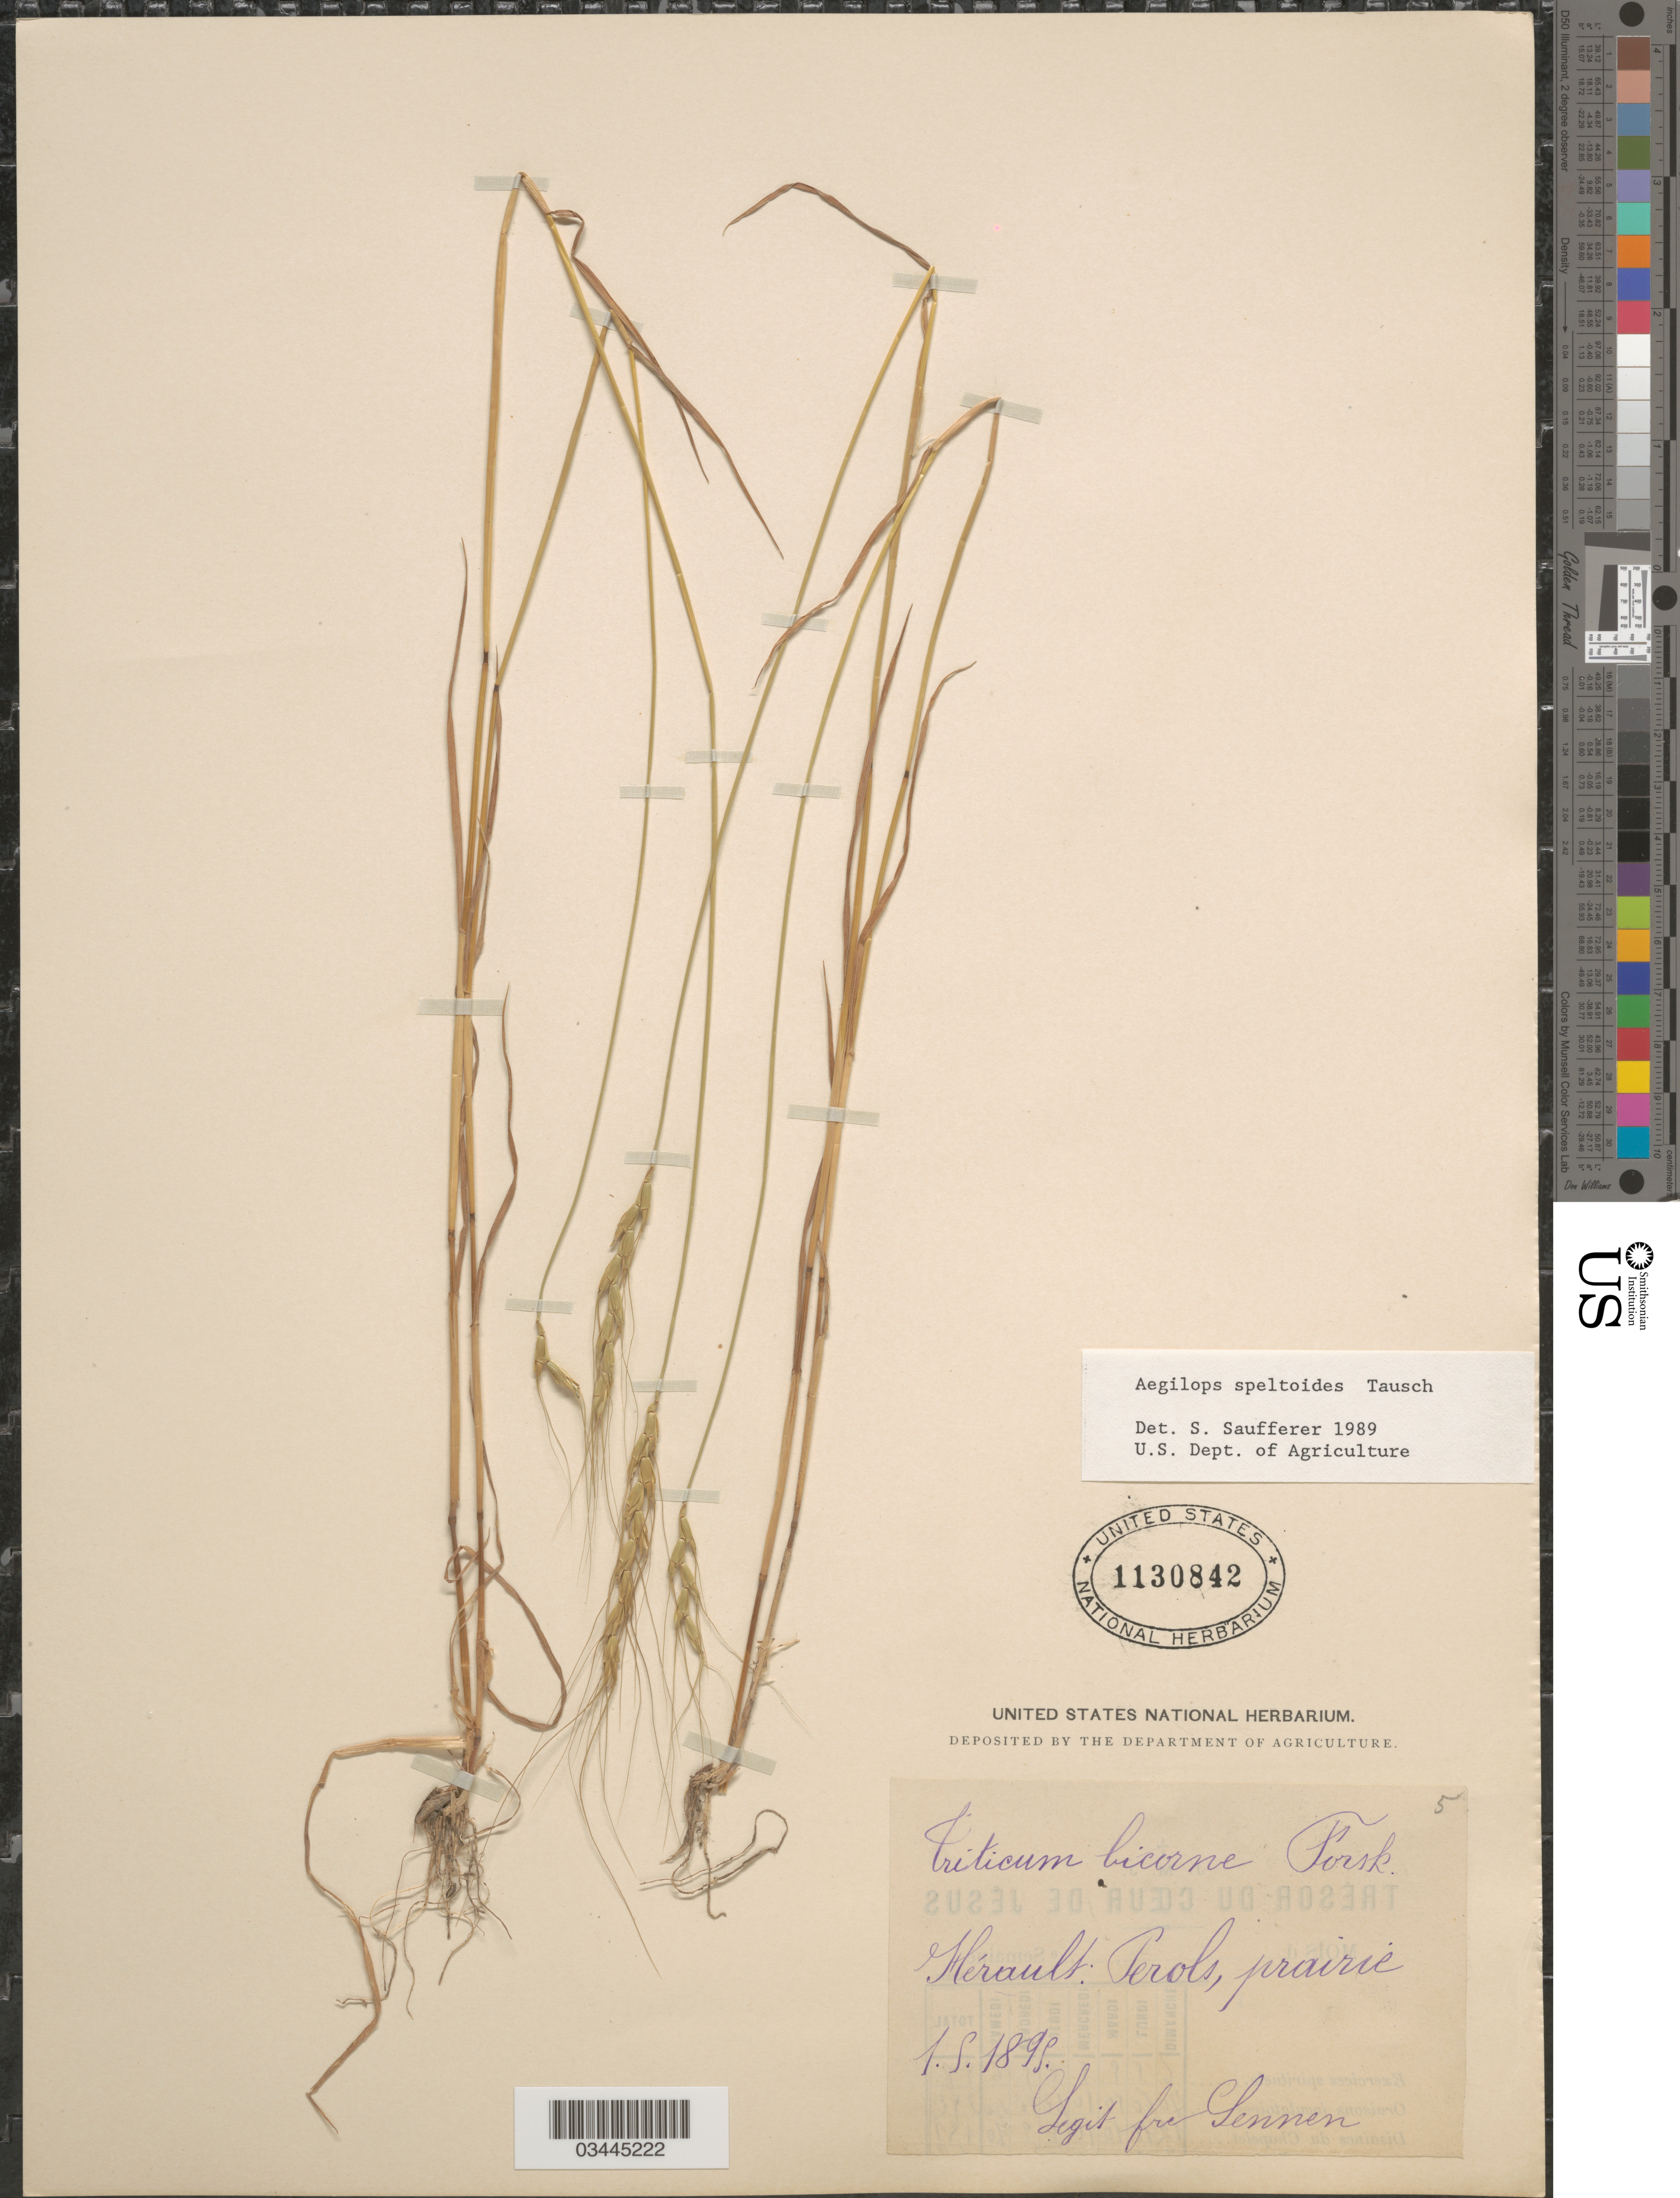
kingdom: Plantae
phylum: Tracheophyta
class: Liliopsida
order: Poales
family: Poaceae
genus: Aegilops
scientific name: Aegilops speltoides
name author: Tausch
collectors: E. Sennen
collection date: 1895-05-01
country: France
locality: Hérault: Perols [interpreted], prairie.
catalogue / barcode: US 1130842